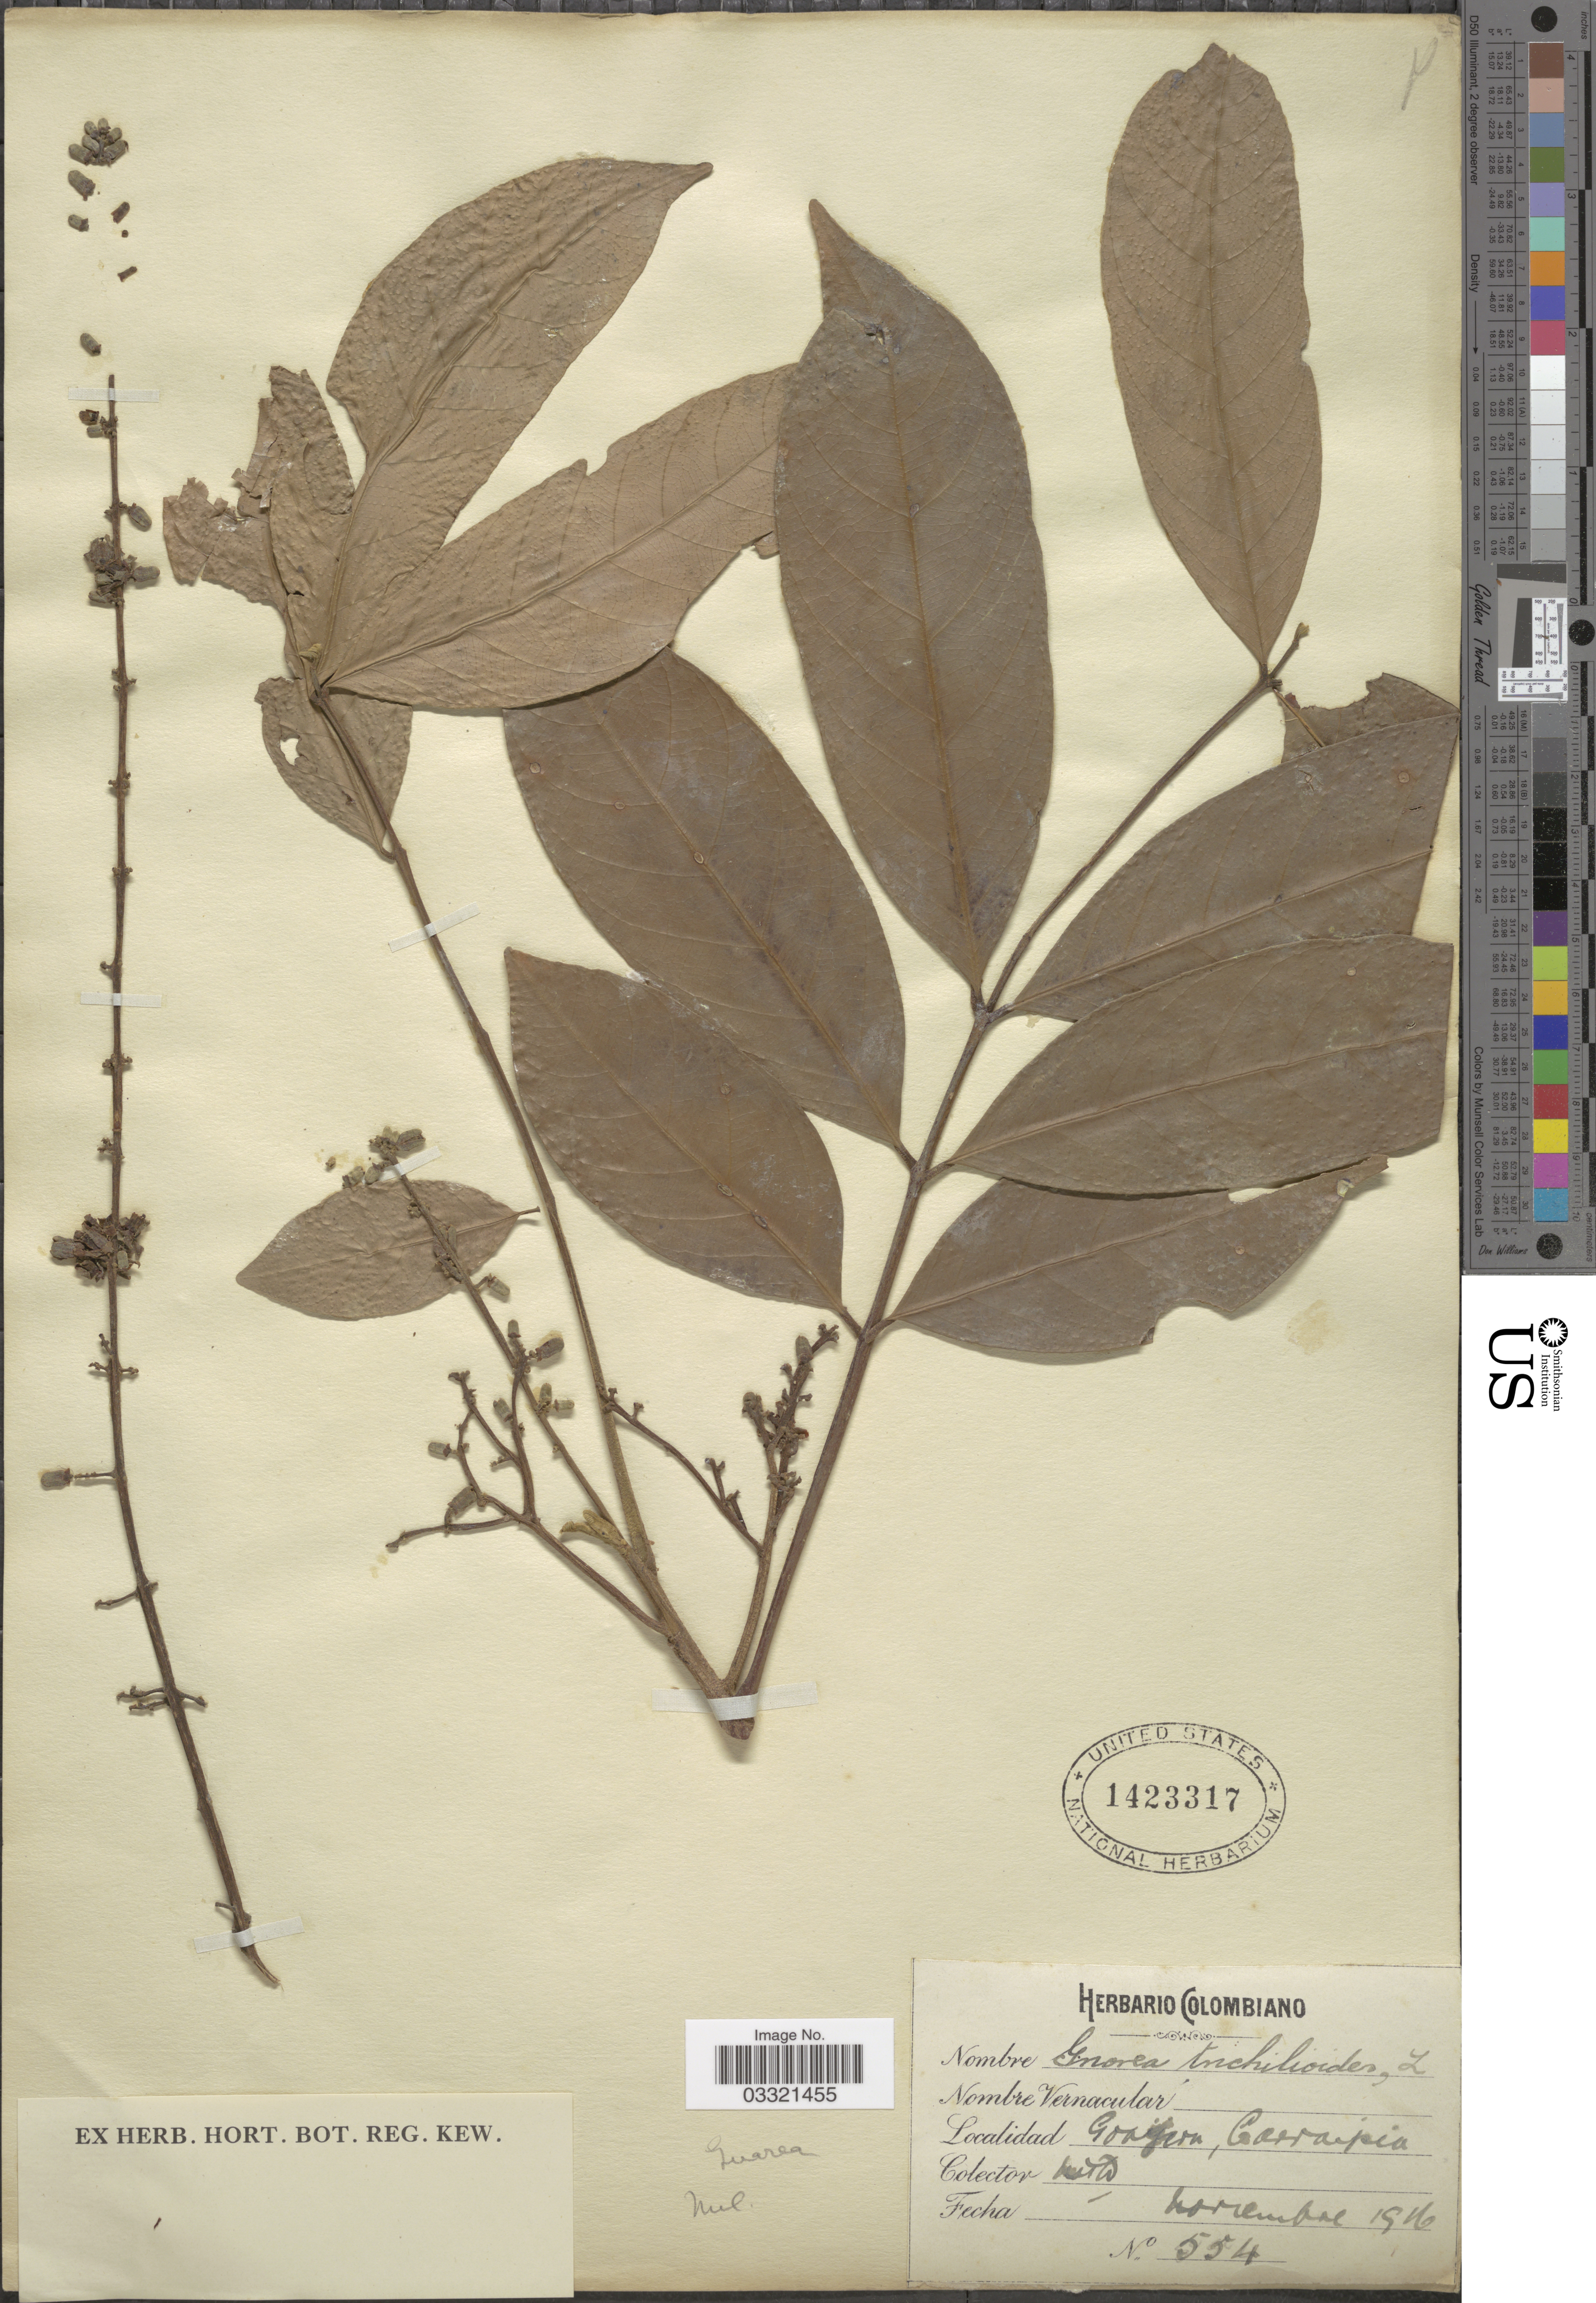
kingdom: Plantae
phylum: Tracheophyta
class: Magnoliopsida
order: Sapindales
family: Meliaceae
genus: Guarea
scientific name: Guarea guidonia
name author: (L.) Sleumer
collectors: M. T. Dawe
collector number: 554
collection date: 1916-11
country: Colombia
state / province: La Guajira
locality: Goajira, Carraipia.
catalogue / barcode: US 1423317